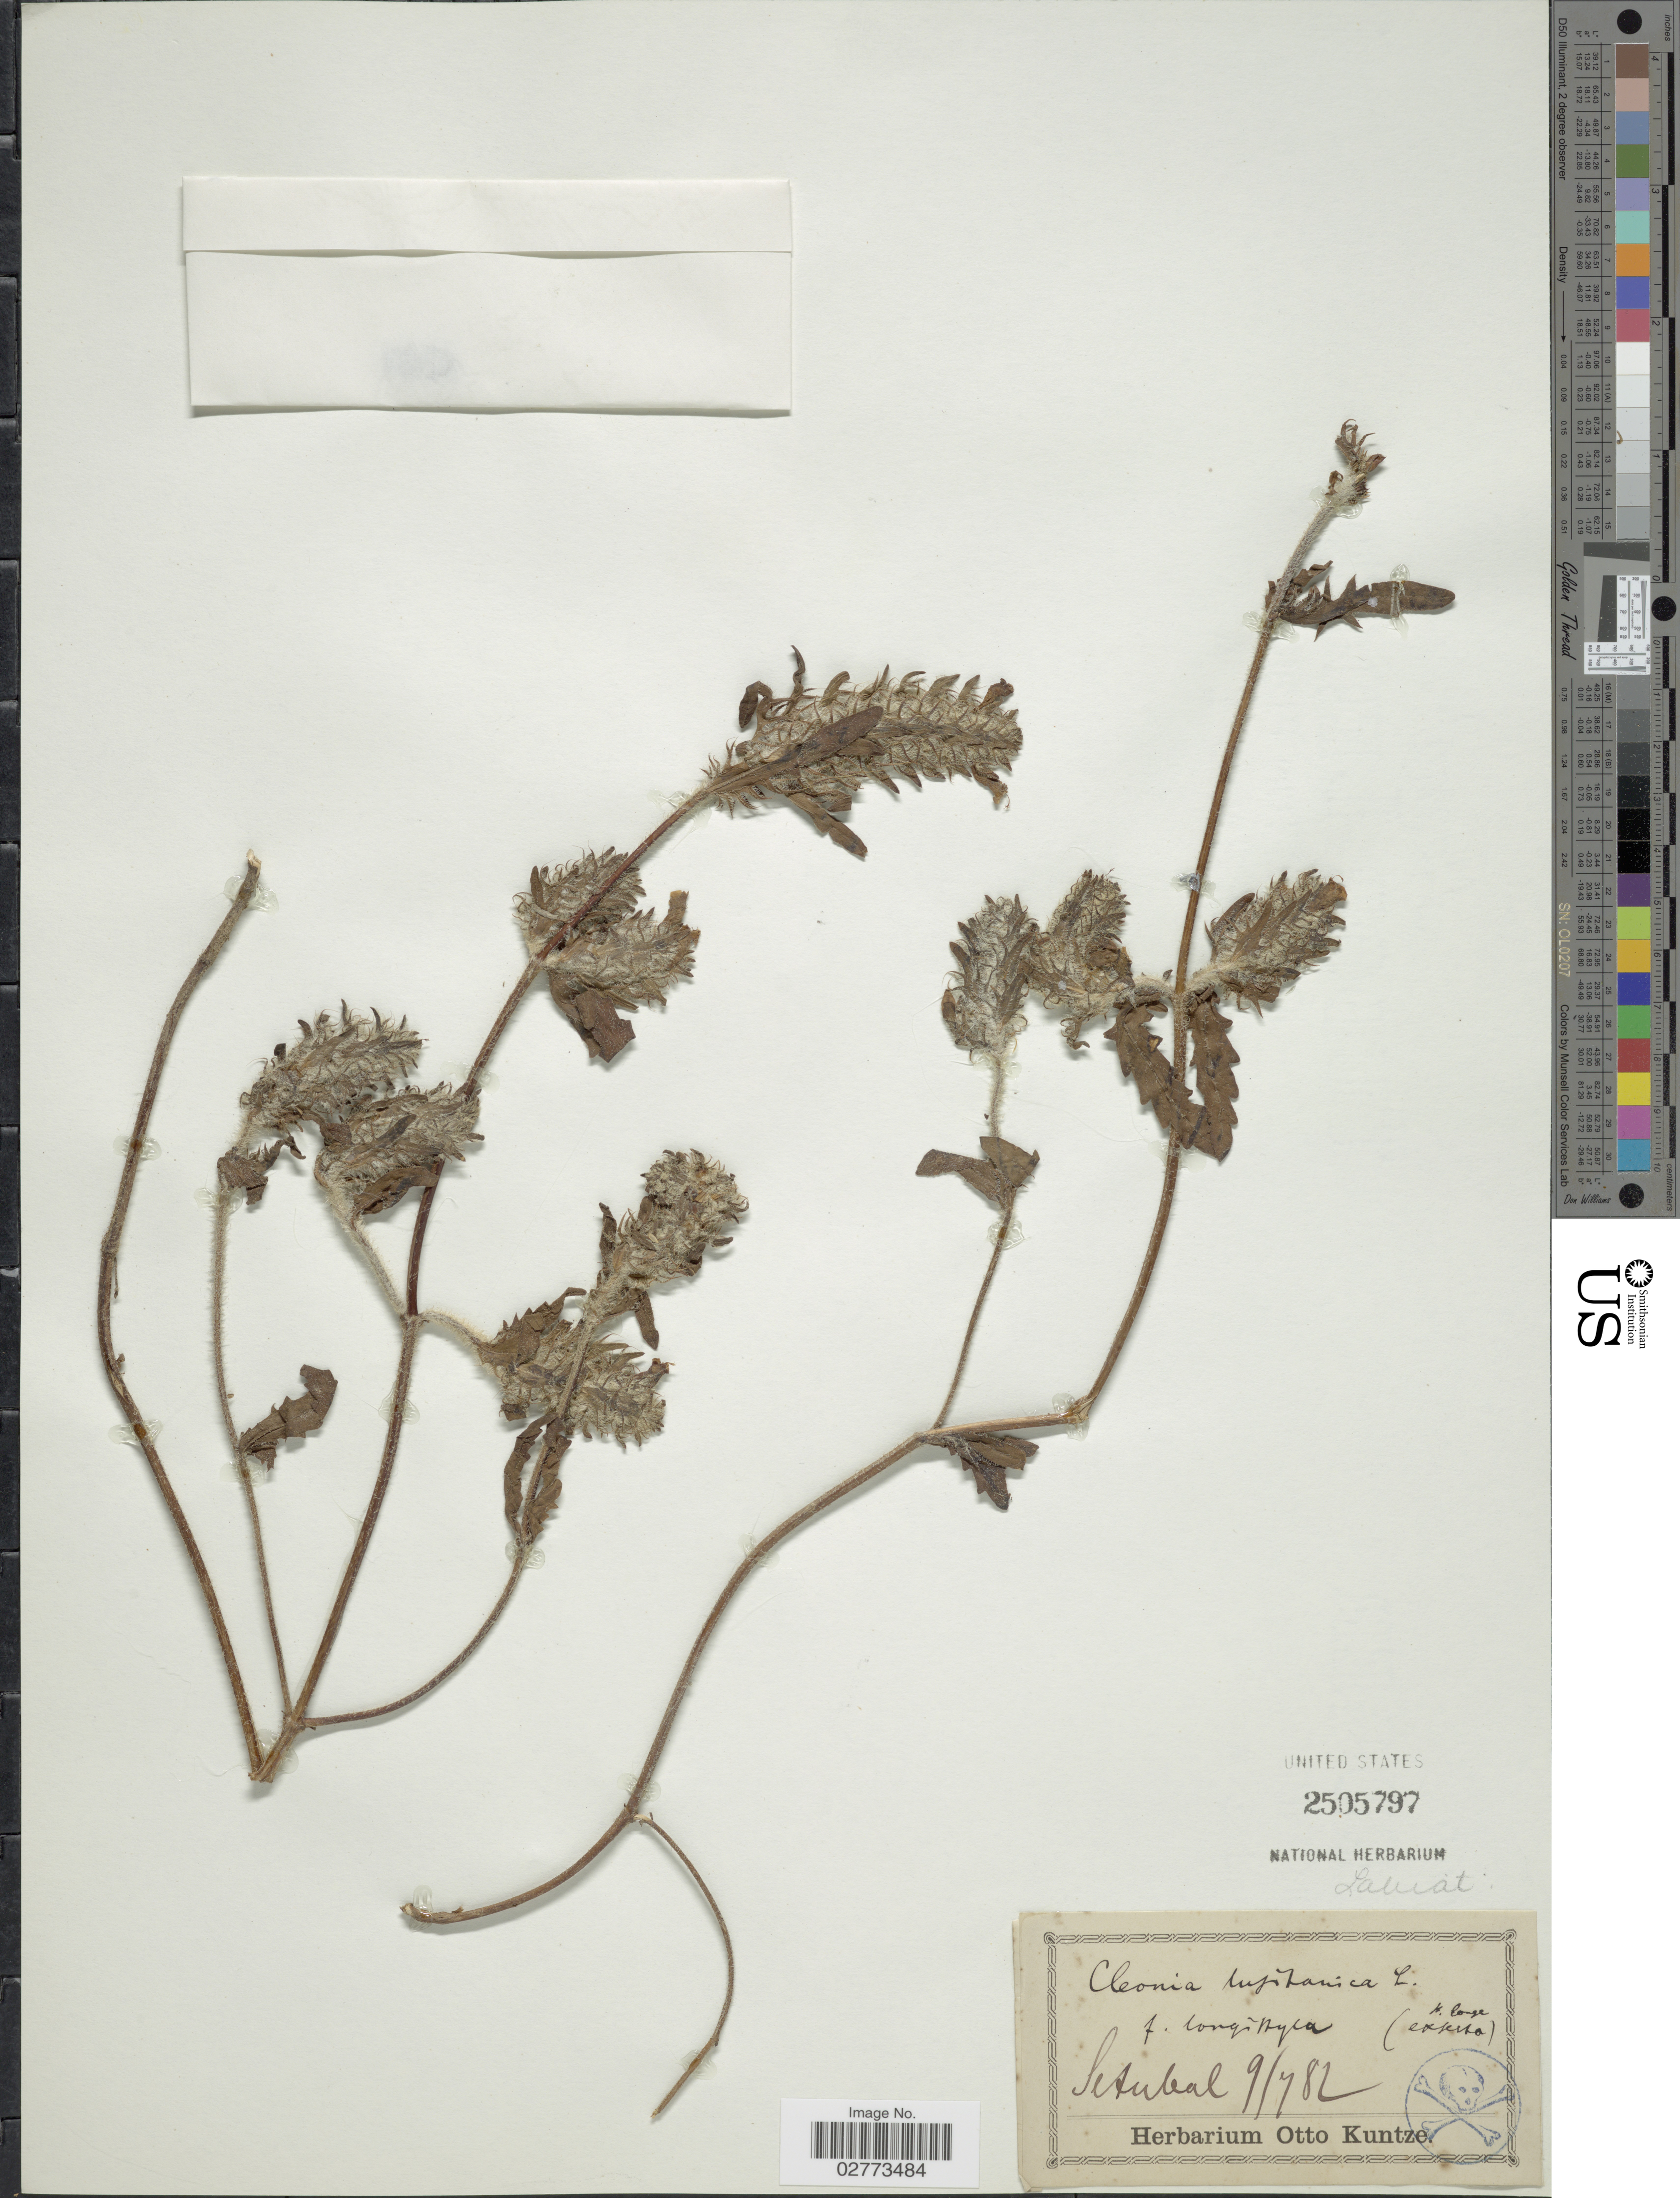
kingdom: Plantae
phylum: Tracheophyta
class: Magnoliopsida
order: Lamiales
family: Lamiaceae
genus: Cleonia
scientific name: Cleonia lusitanica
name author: (L.) L.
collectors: ex herb. Otto Kuntze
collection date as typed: Transcribed d/m/y: 9/7/82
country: Portugal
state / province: Setubal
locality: Setubal.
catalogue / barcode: US 2505797